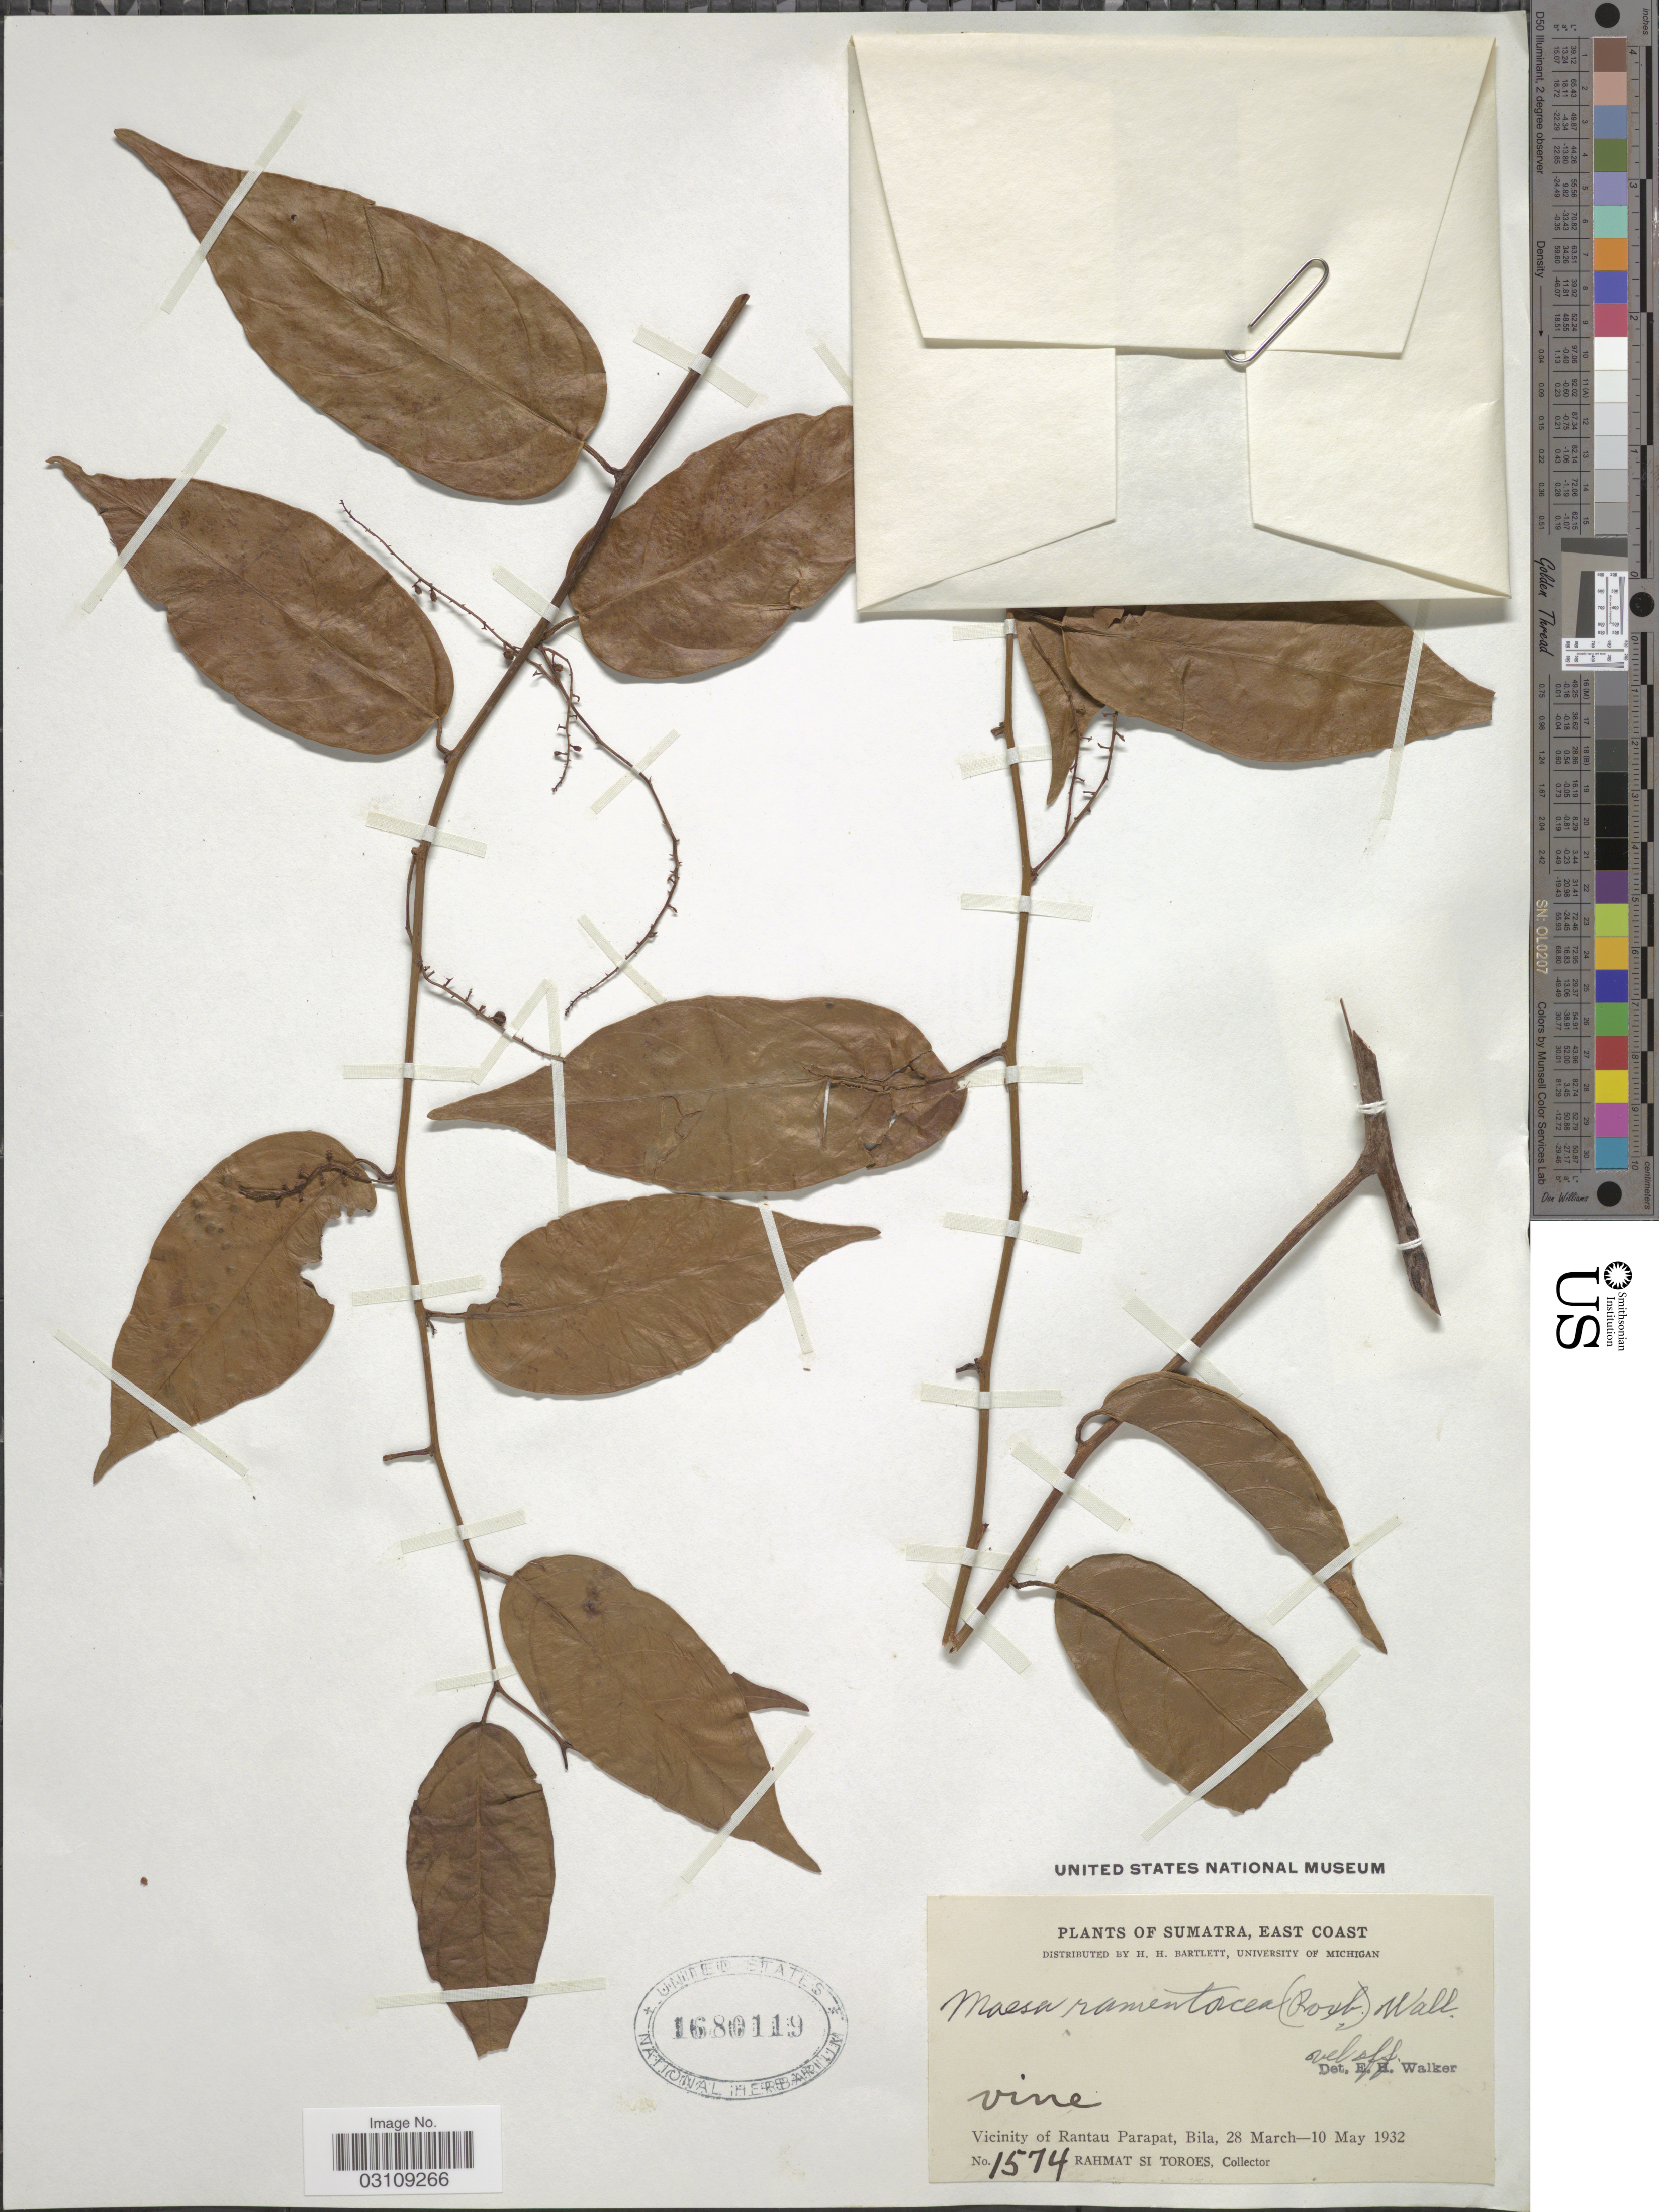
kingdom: Plantae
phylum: Tracheophyta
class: Magnoliopsida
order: Ericales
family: Primulaceae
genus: Maesa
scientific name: Maesa ramentacea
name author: (Roxb.) A. DC.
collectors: Rahmat Si Boeea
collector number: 1574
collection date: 1932-03-28/1932-05-10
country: Indonesia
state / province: Sumatra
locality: East Coast. Vicinity of Rantau Parapat, Bila.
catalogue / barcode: US 1680119